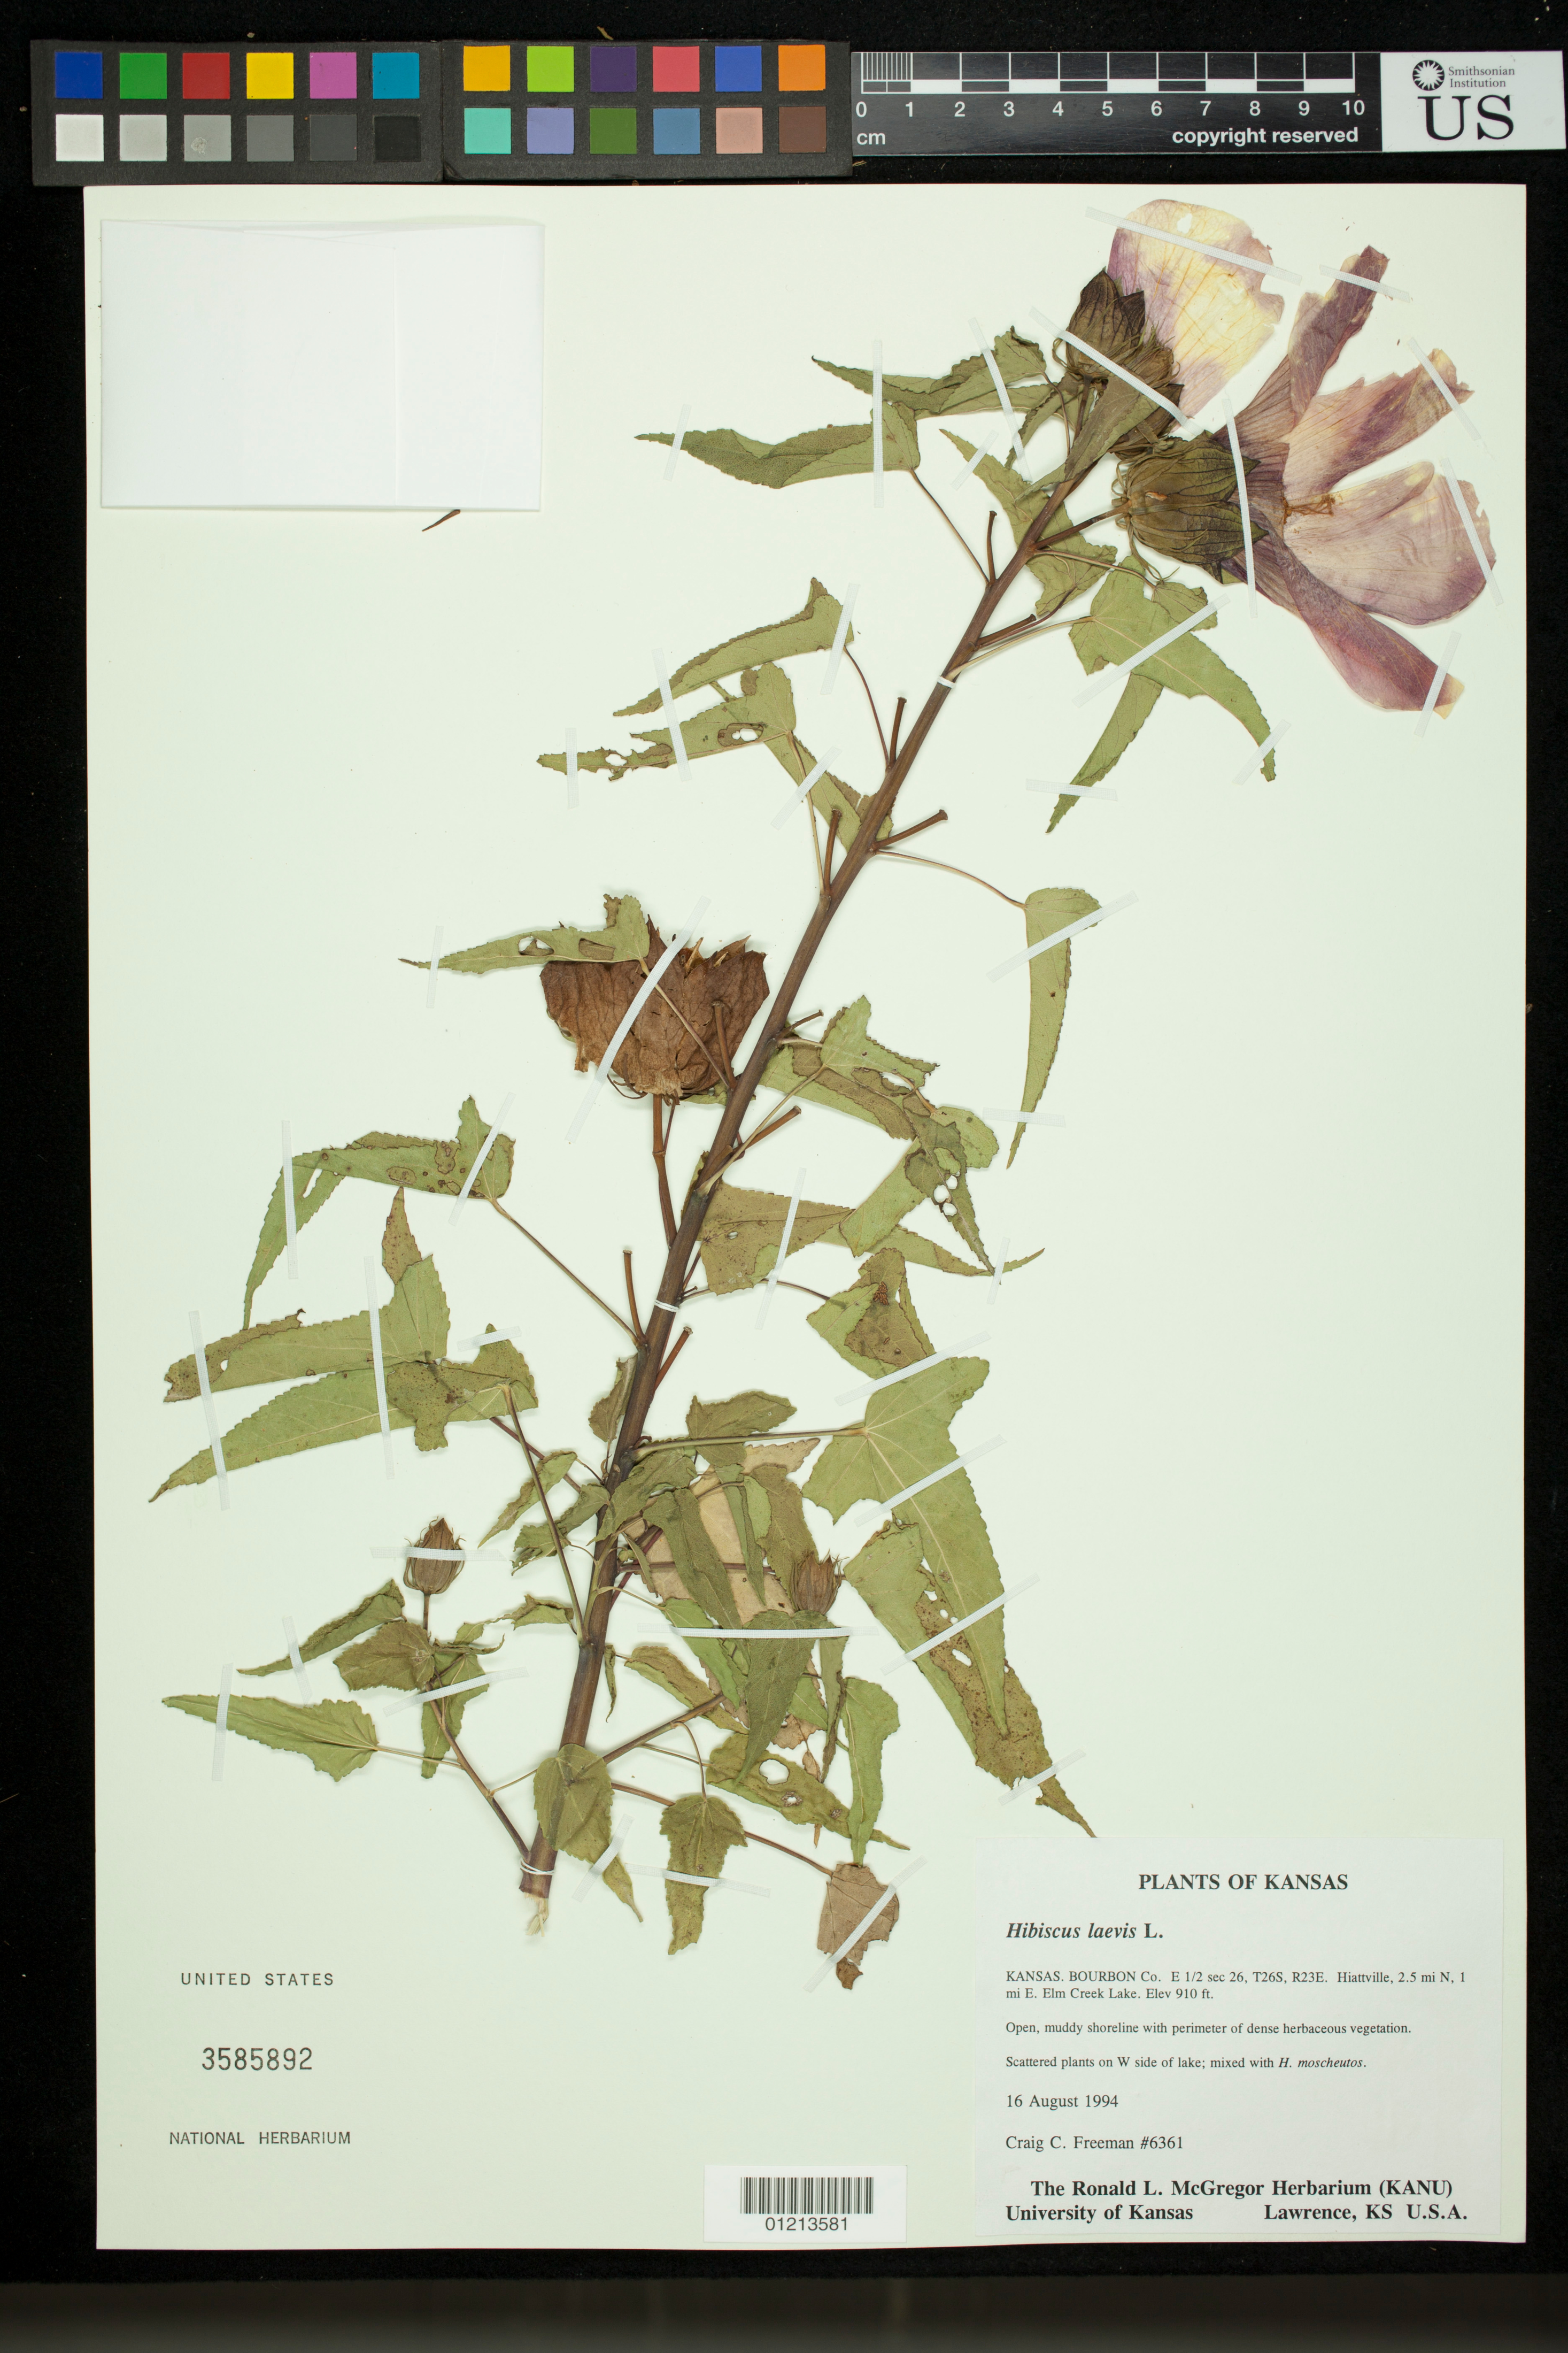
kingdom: Plantae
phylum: Tracheophyta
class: Magnoliopsida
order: Malvales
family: Malvaceae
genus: Hibiscus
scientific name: Hibiscus laevis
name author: All.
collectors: C. C. Freeman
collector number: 6361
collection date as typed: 16 Aug 1994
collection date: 1994-08-16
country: United States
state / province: Kansas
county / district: Bourbon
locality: Kansas. Bourbon Co. E 1/2 sec 26, T26S R23E. Hiattville, 2.5 mi N, 1 mi E. Elm Creek Lake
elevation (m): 277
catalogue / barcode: US 3585892